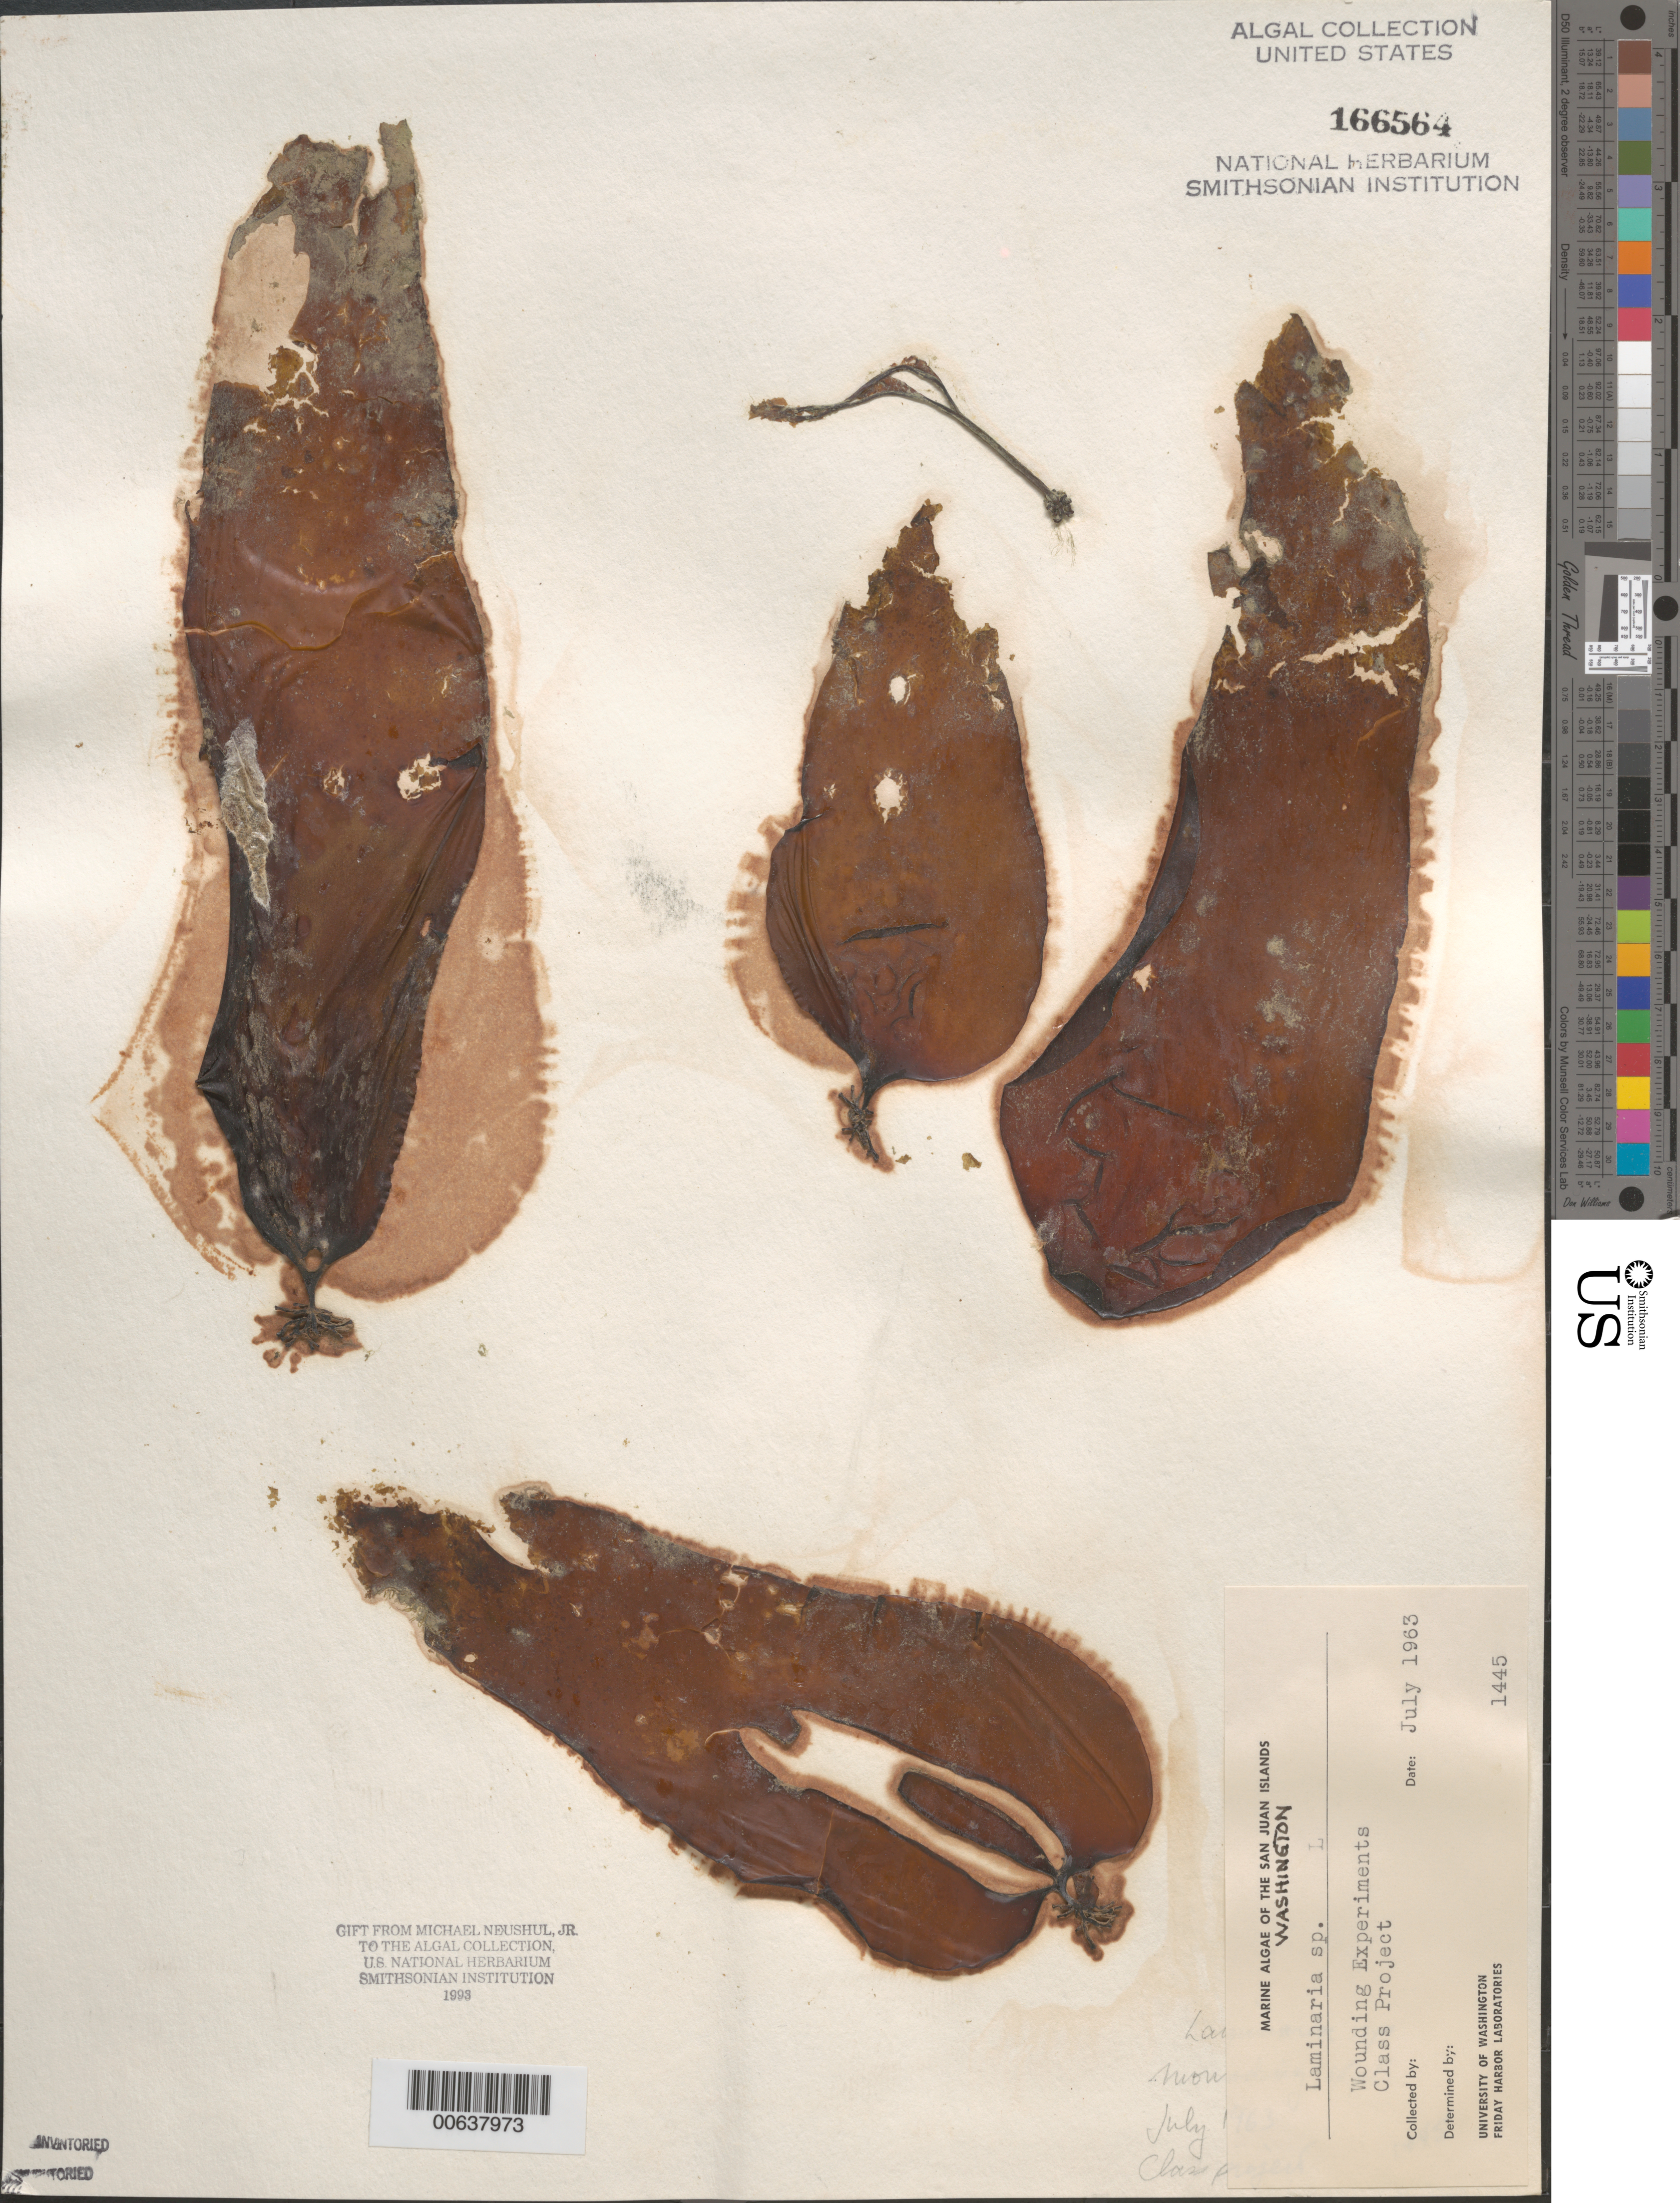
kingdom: Chromista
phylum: Ochrophyta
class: Phaeophyceae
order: Laminariales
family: Laminariaceae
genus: Laminaria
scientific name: Laminaria sp.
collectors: Students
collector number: Neushul 1445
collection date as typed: Jul 1963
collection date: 1963-07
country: United States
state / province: Washington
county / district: San Juan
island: San Juan Islands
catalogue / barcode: US 166564